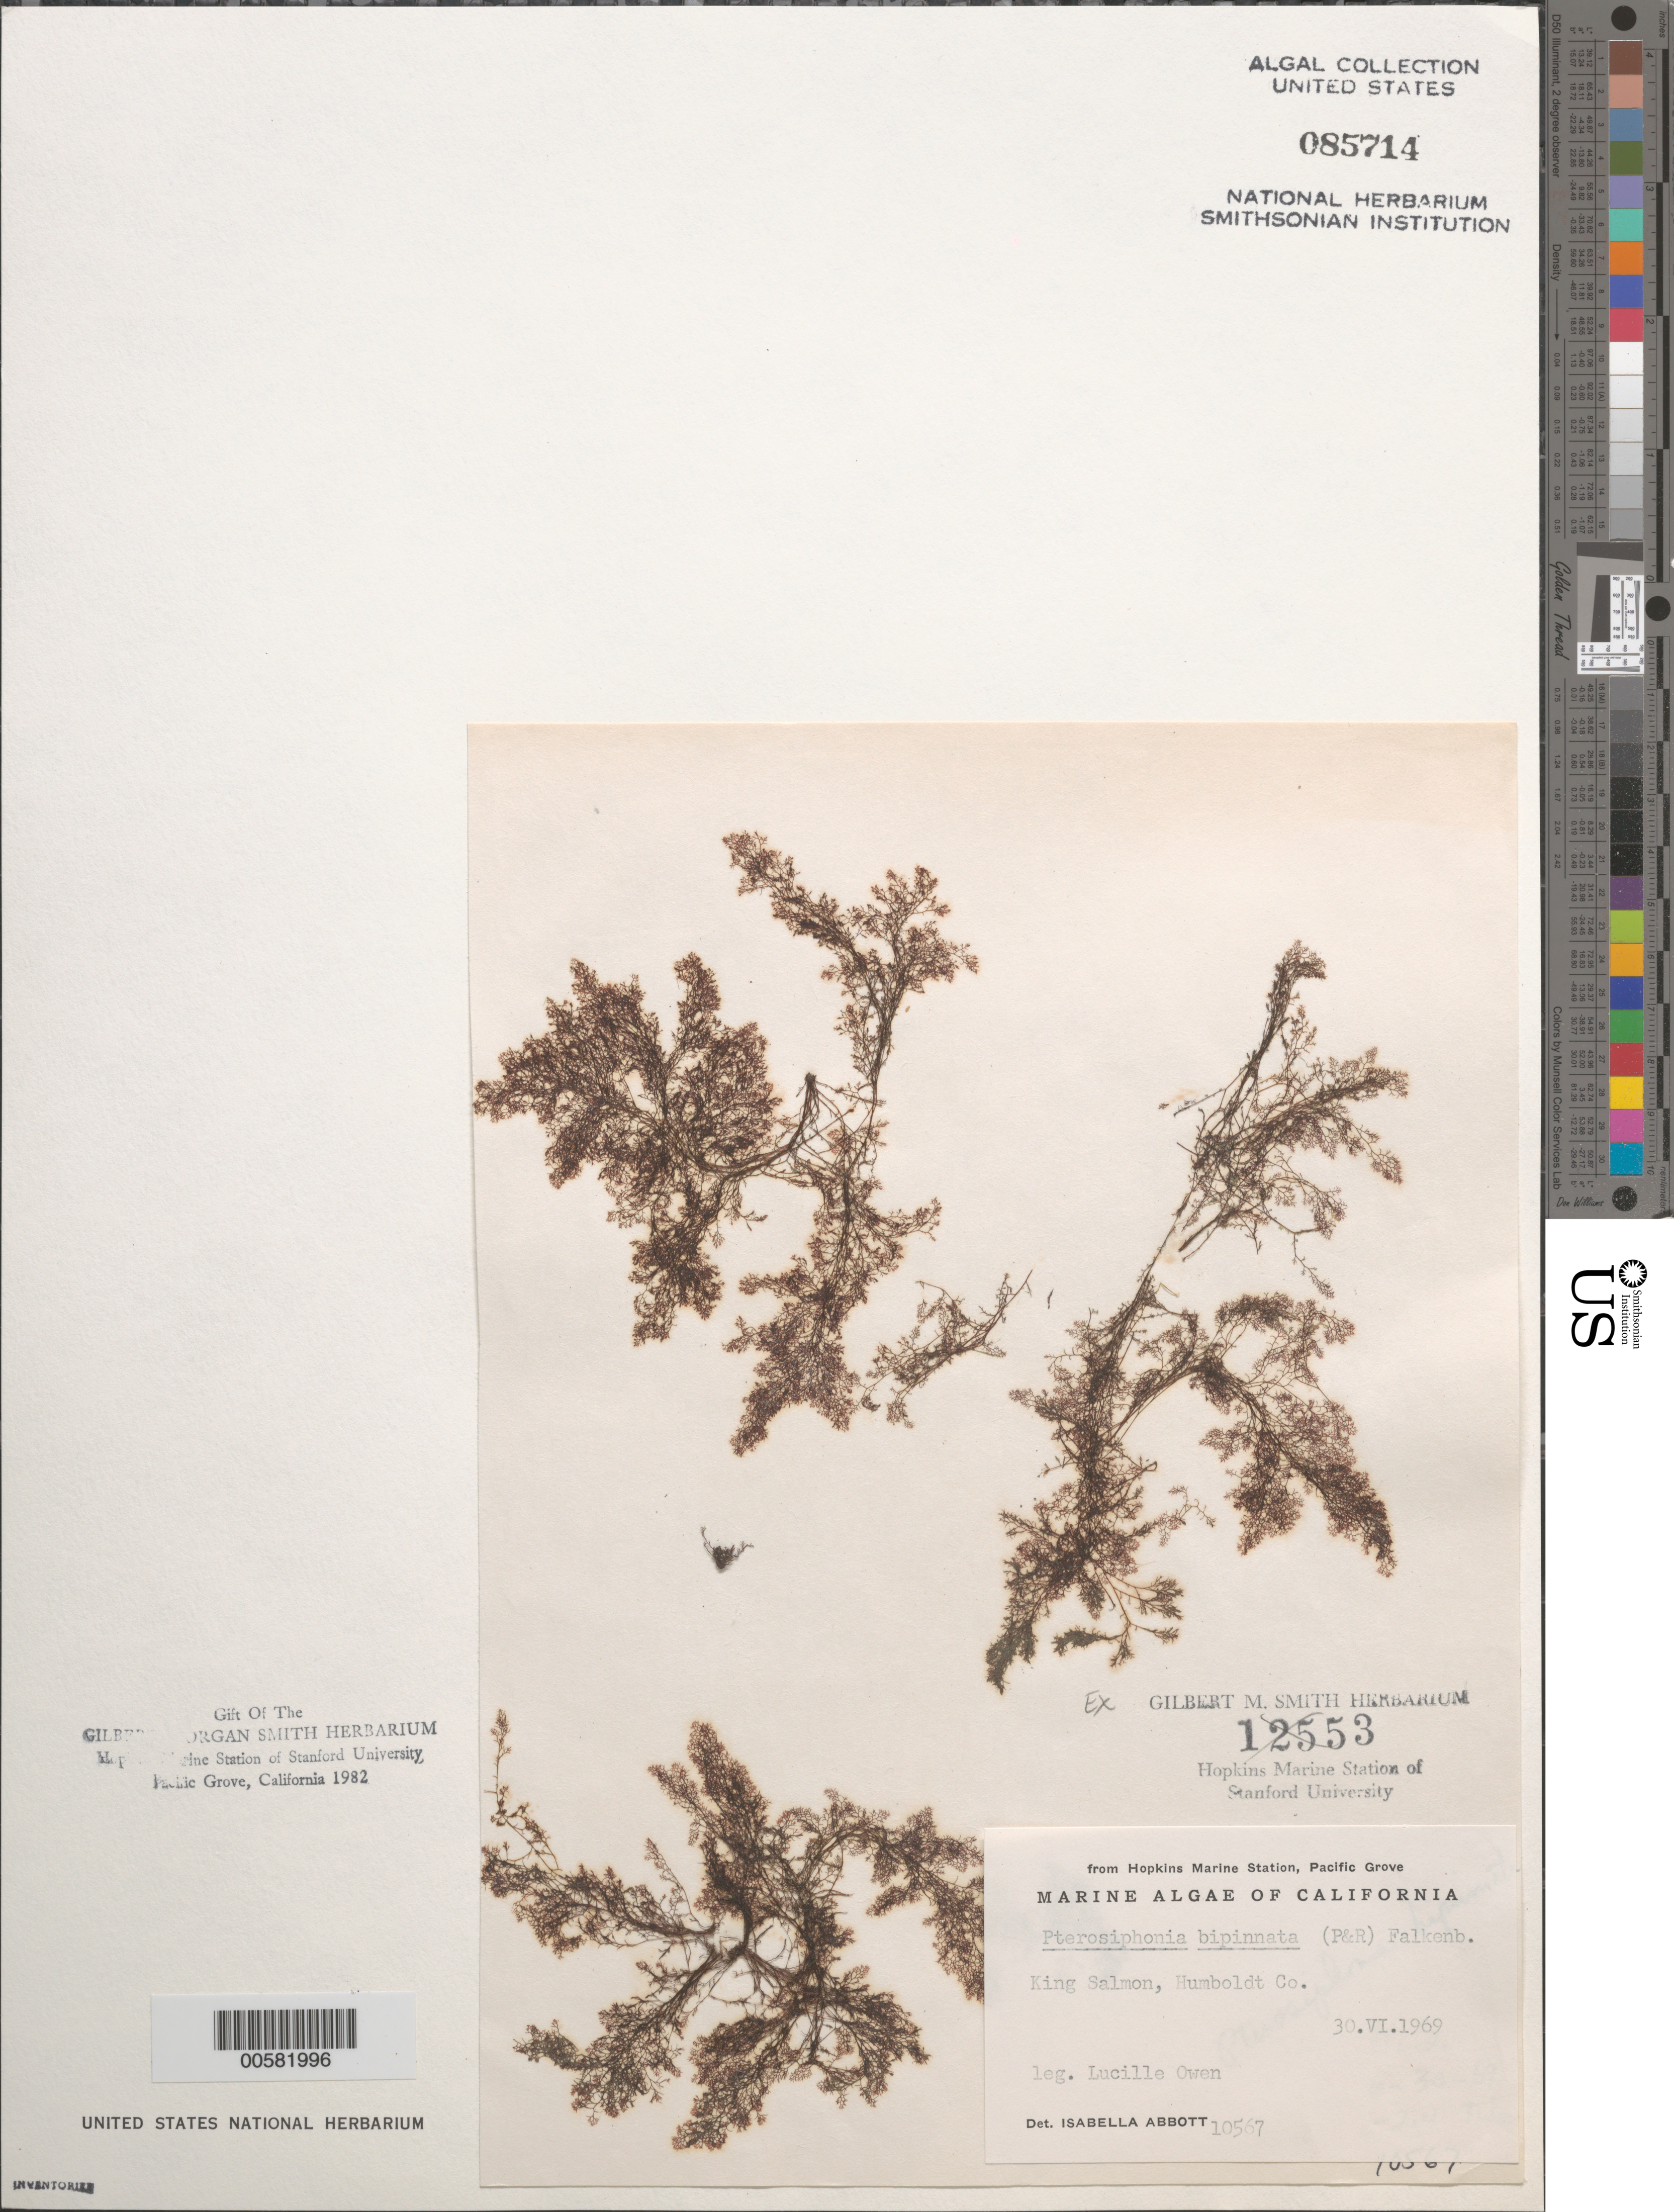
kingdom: Plantae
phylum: Rhodophyta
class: Florideophyceae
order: Ceramiales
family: Rhodomelaceae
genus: Savoiea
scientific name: Savoiea bipinnata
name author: (Postels & Rupr.) M.J. Wynne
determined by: Algae name updating Project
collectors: L. Owen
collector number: IAA 10567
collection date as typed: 30 Jun 1969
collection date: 1969-06-30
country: United States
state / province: California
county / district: Humboldt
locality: King Salmon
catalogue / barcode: US 85714